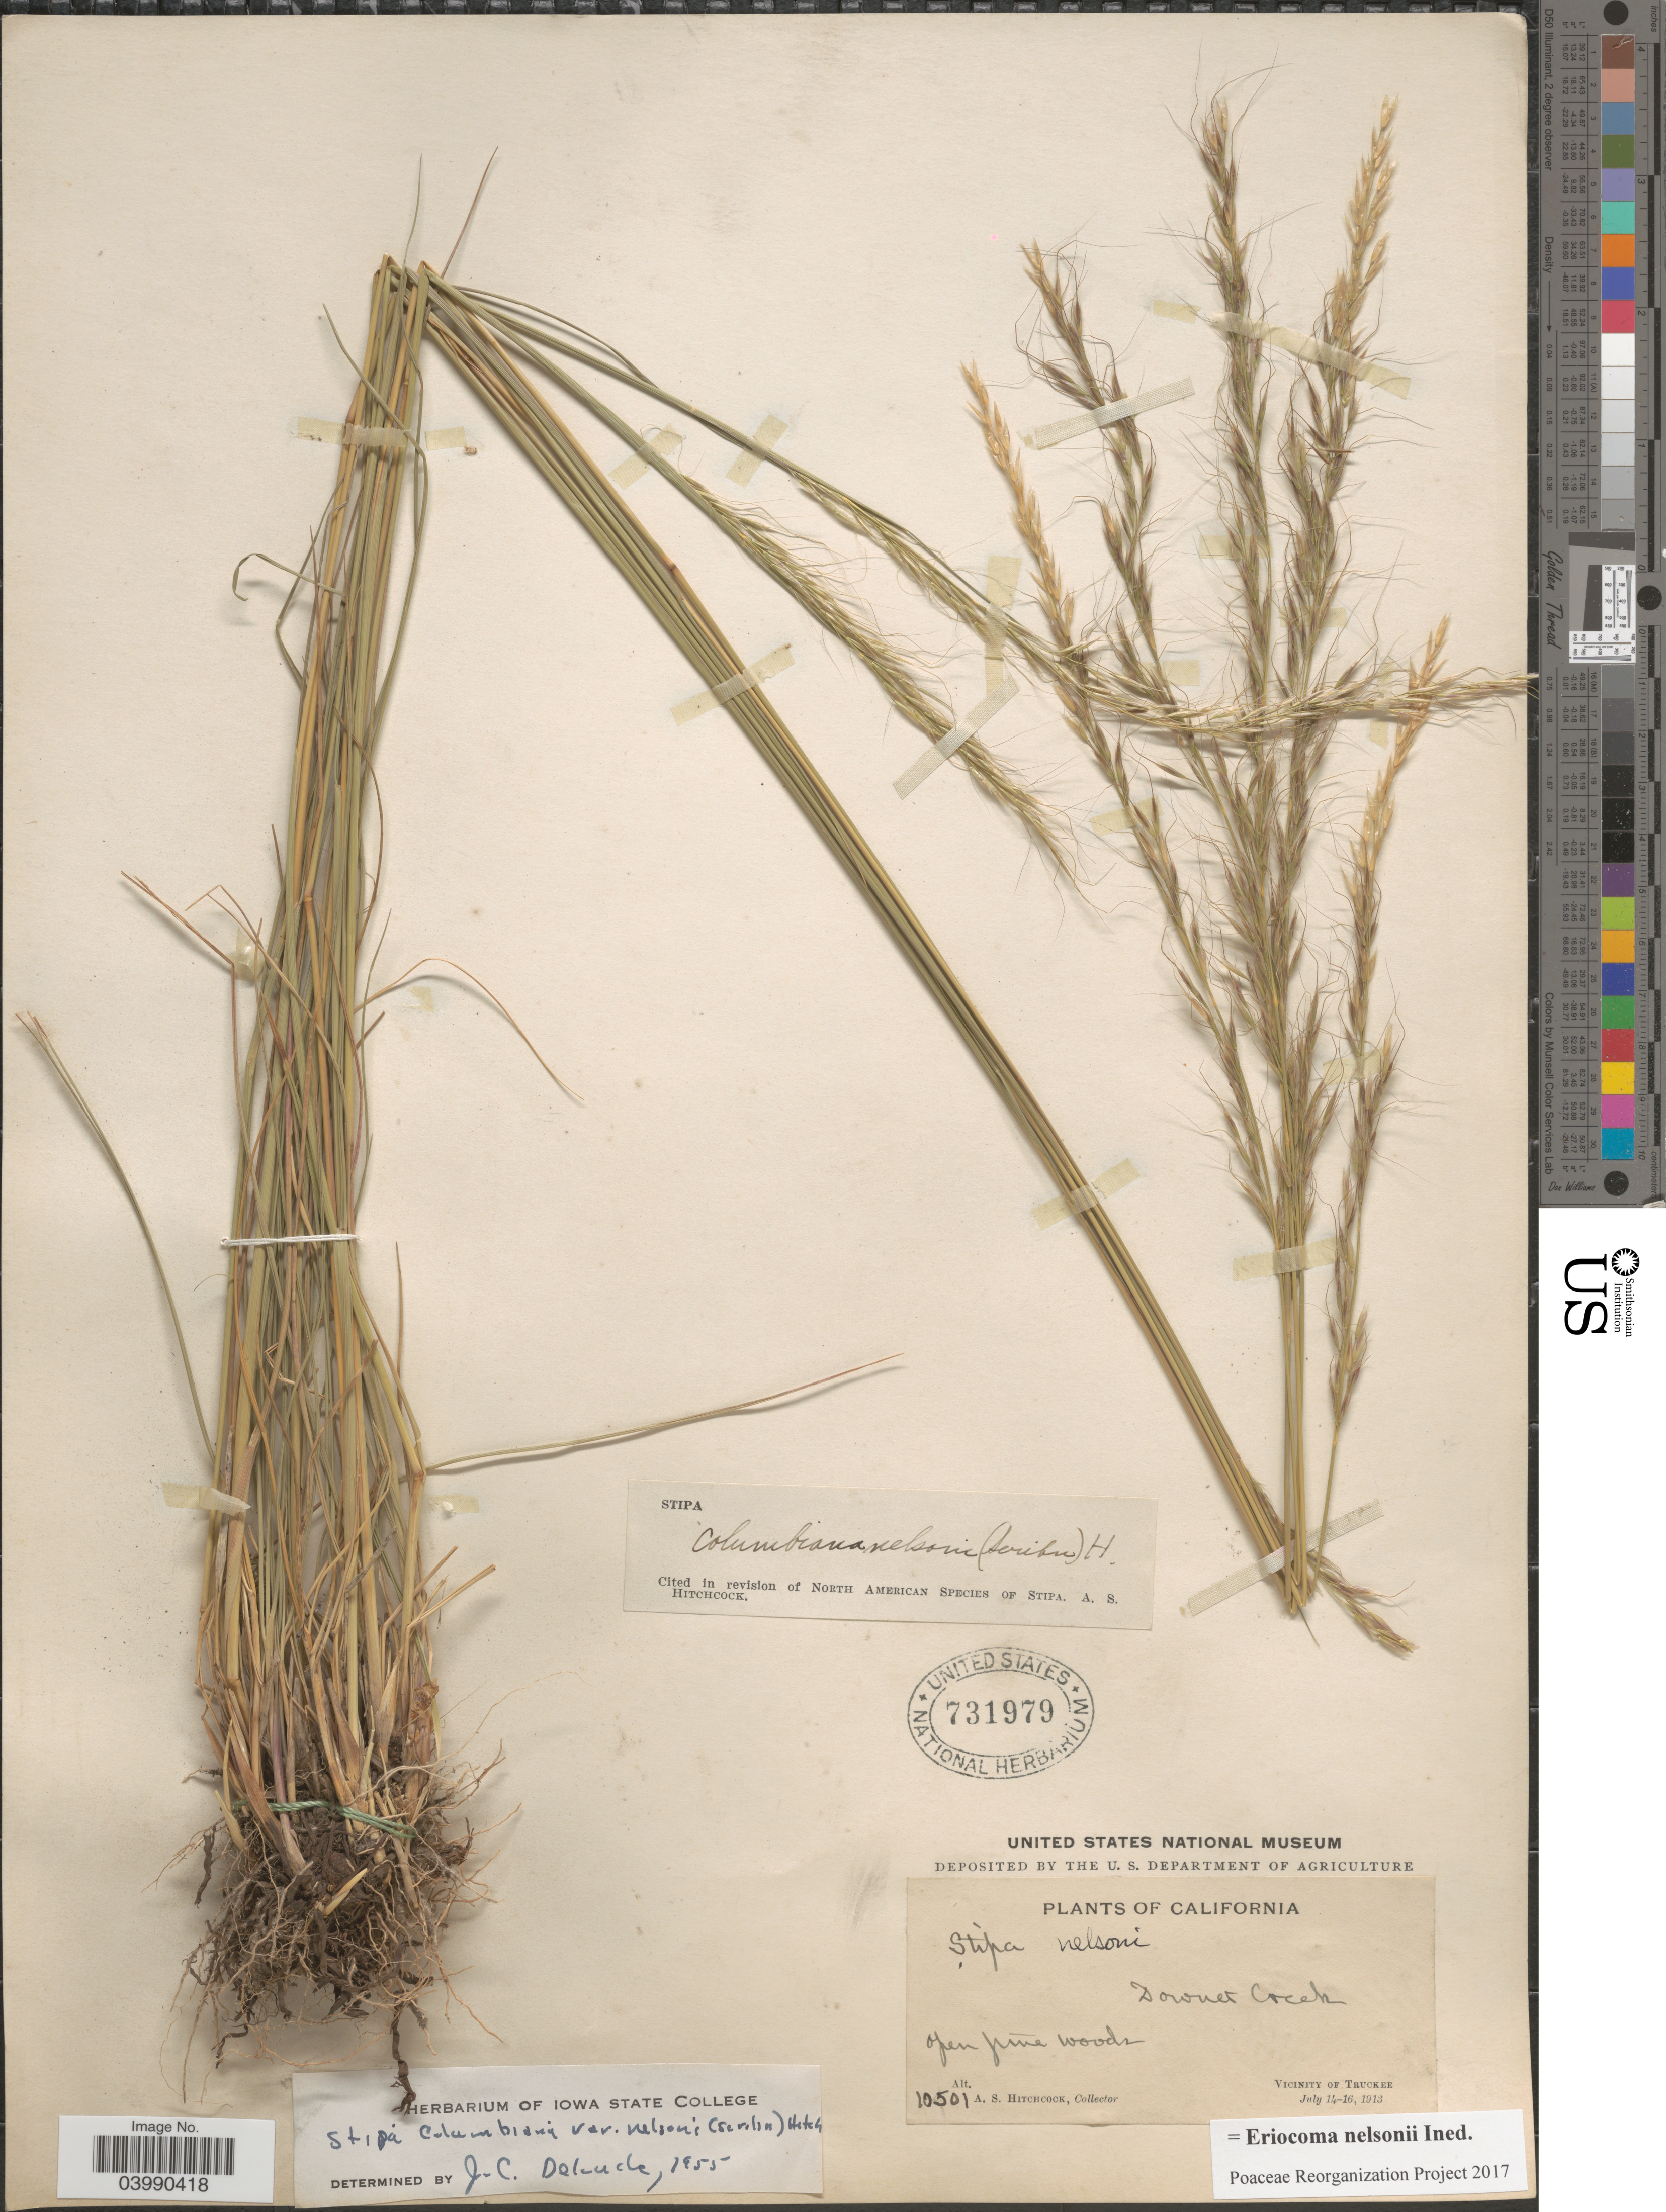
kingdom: Plantae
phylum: Tracheophyta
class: Liliopsida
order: Poales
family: Poaceae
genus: Eriocoma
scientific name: Eriocoma nelsonii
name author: (Scribn.) Romasch.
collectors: A. S. Hitchcock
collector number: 10501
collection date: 1913-07-14/1913-07-16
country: United States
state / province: California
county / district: Nevada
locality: Downer Creek. Open pine woods. Vicinity of Truckee.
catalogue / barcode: US 731979